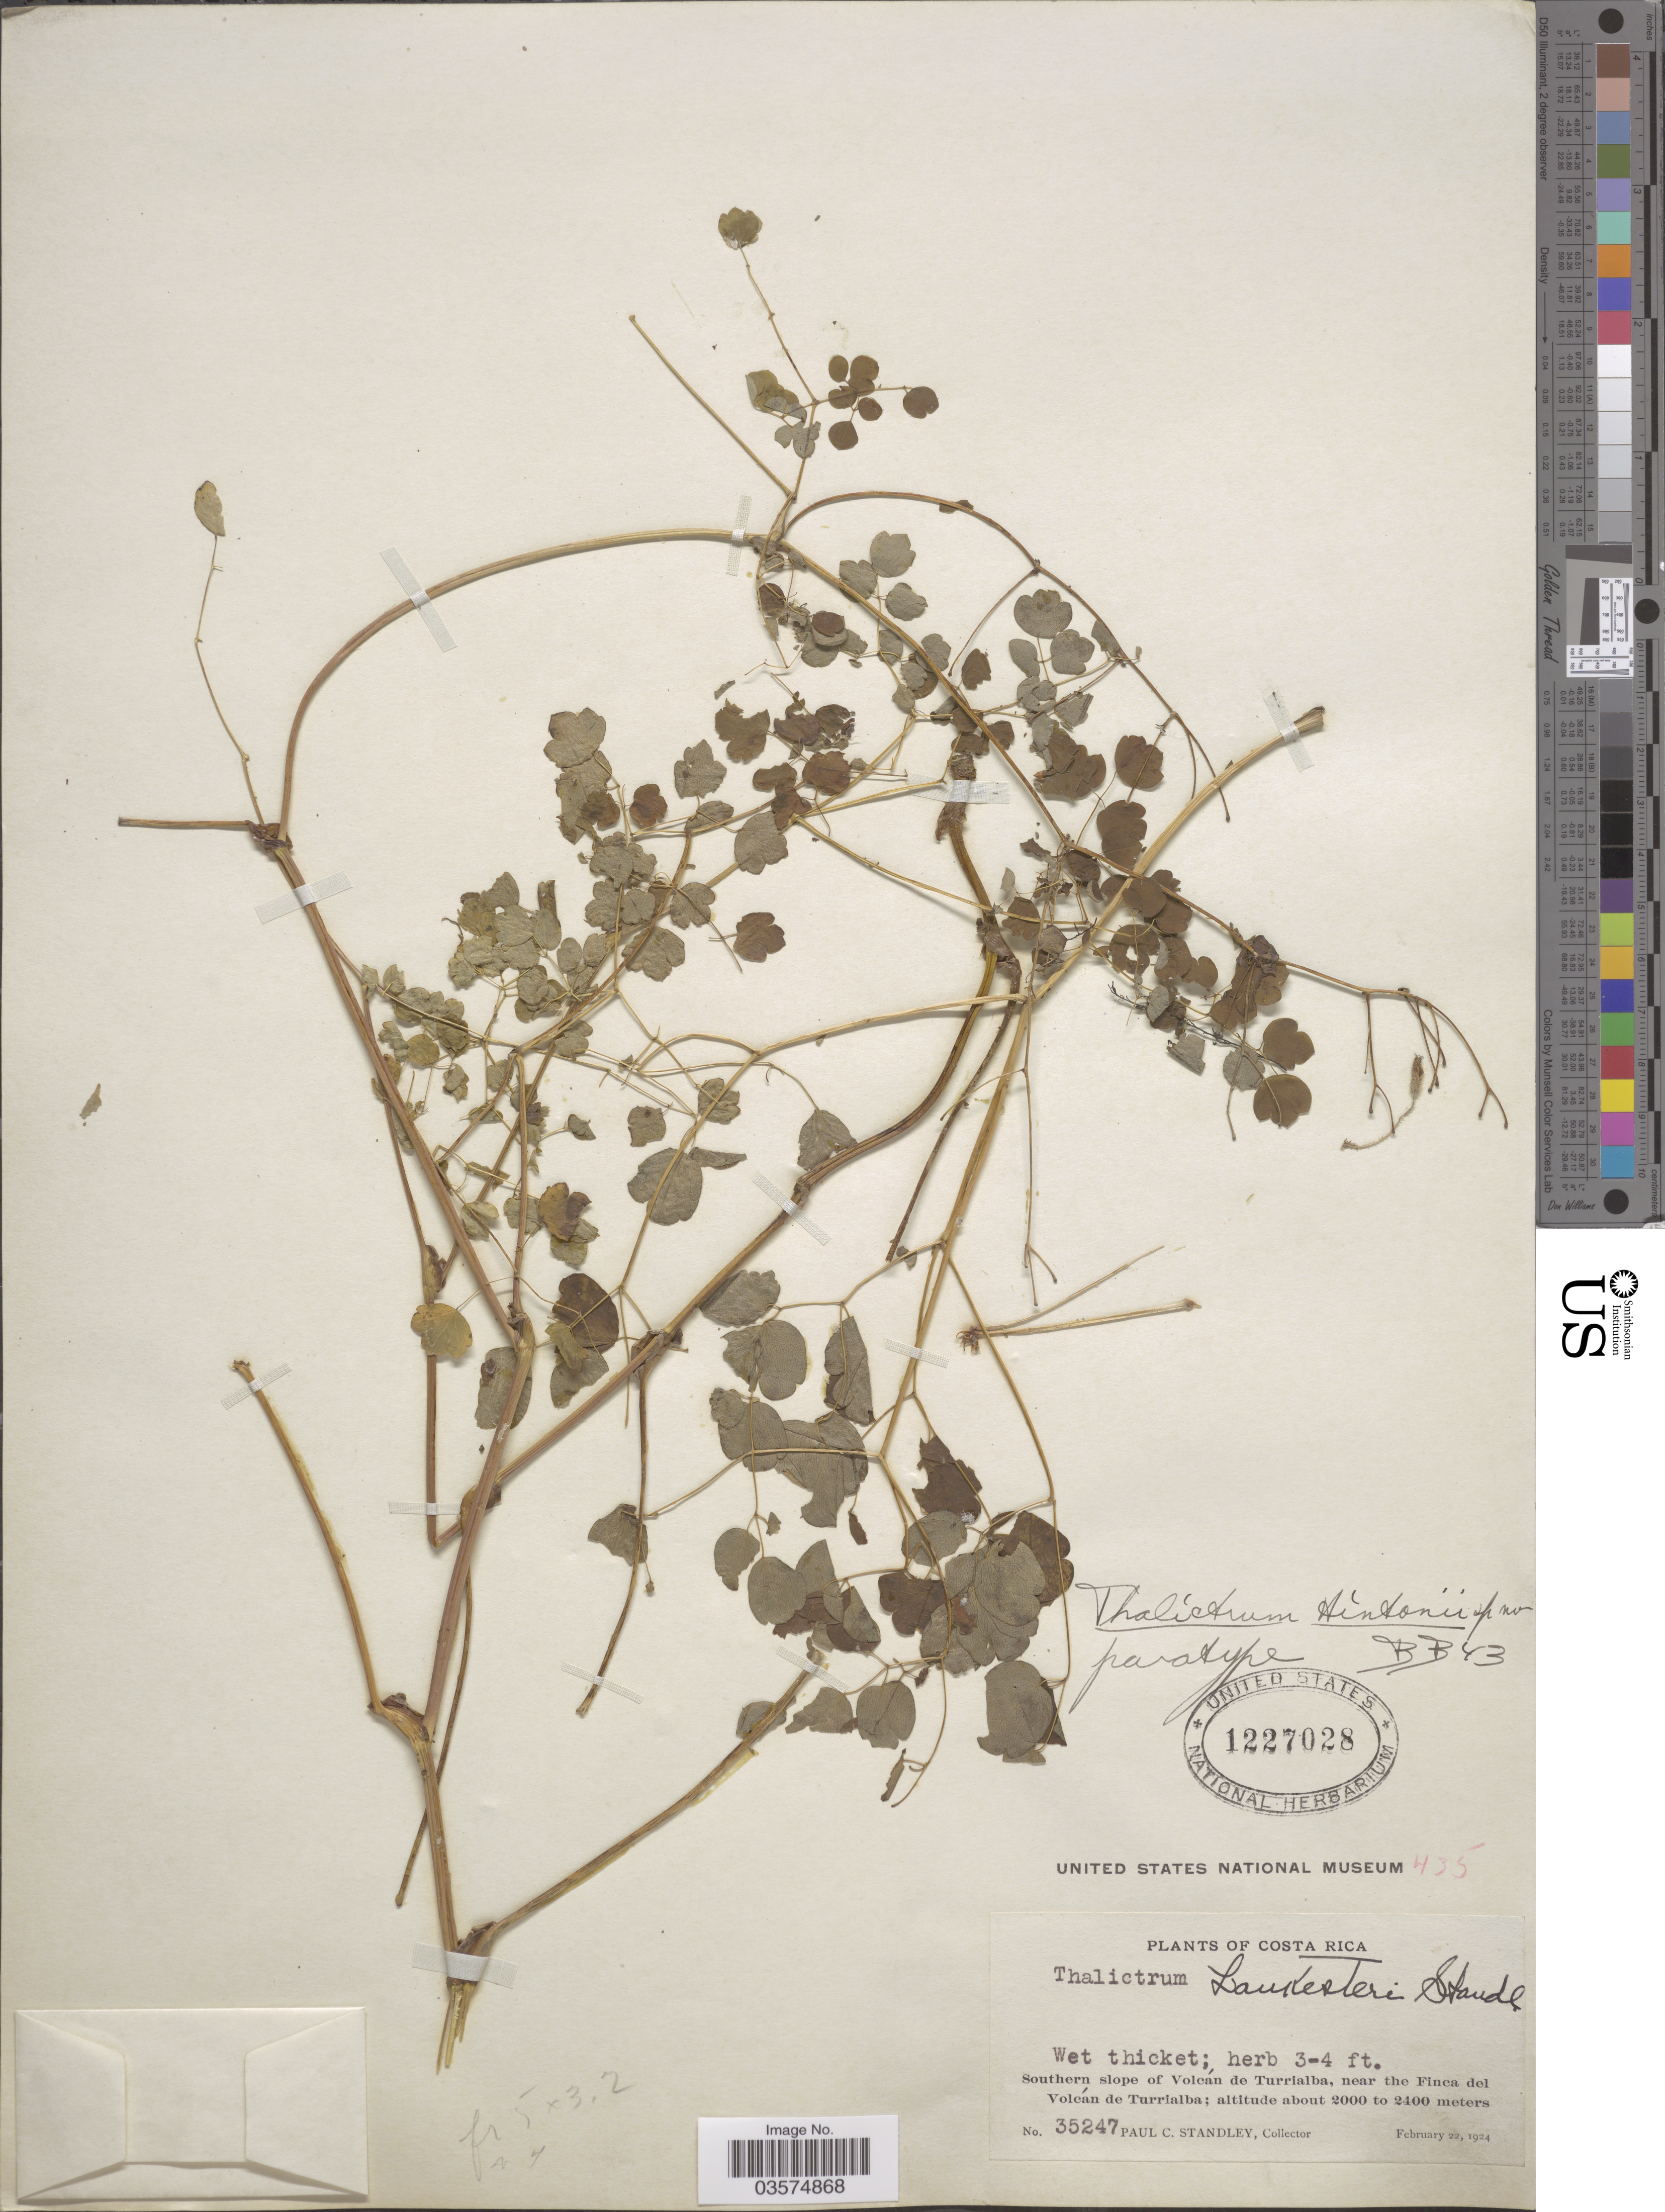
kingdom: Plantae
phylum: Tracheophyta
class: Magnoliopsida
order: Ranunculales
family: Ranunculaceae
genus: Thalictrum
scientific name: Thalictrum hintonii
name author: B. Boivin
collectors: P. C. Standley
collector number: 35247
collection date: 1924-02-22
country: Costa Rica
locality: Southern slope of Volcán de Turrialba, near de Finca del Volcán de Turrialba.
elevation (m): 2000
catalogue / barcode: US 1227028